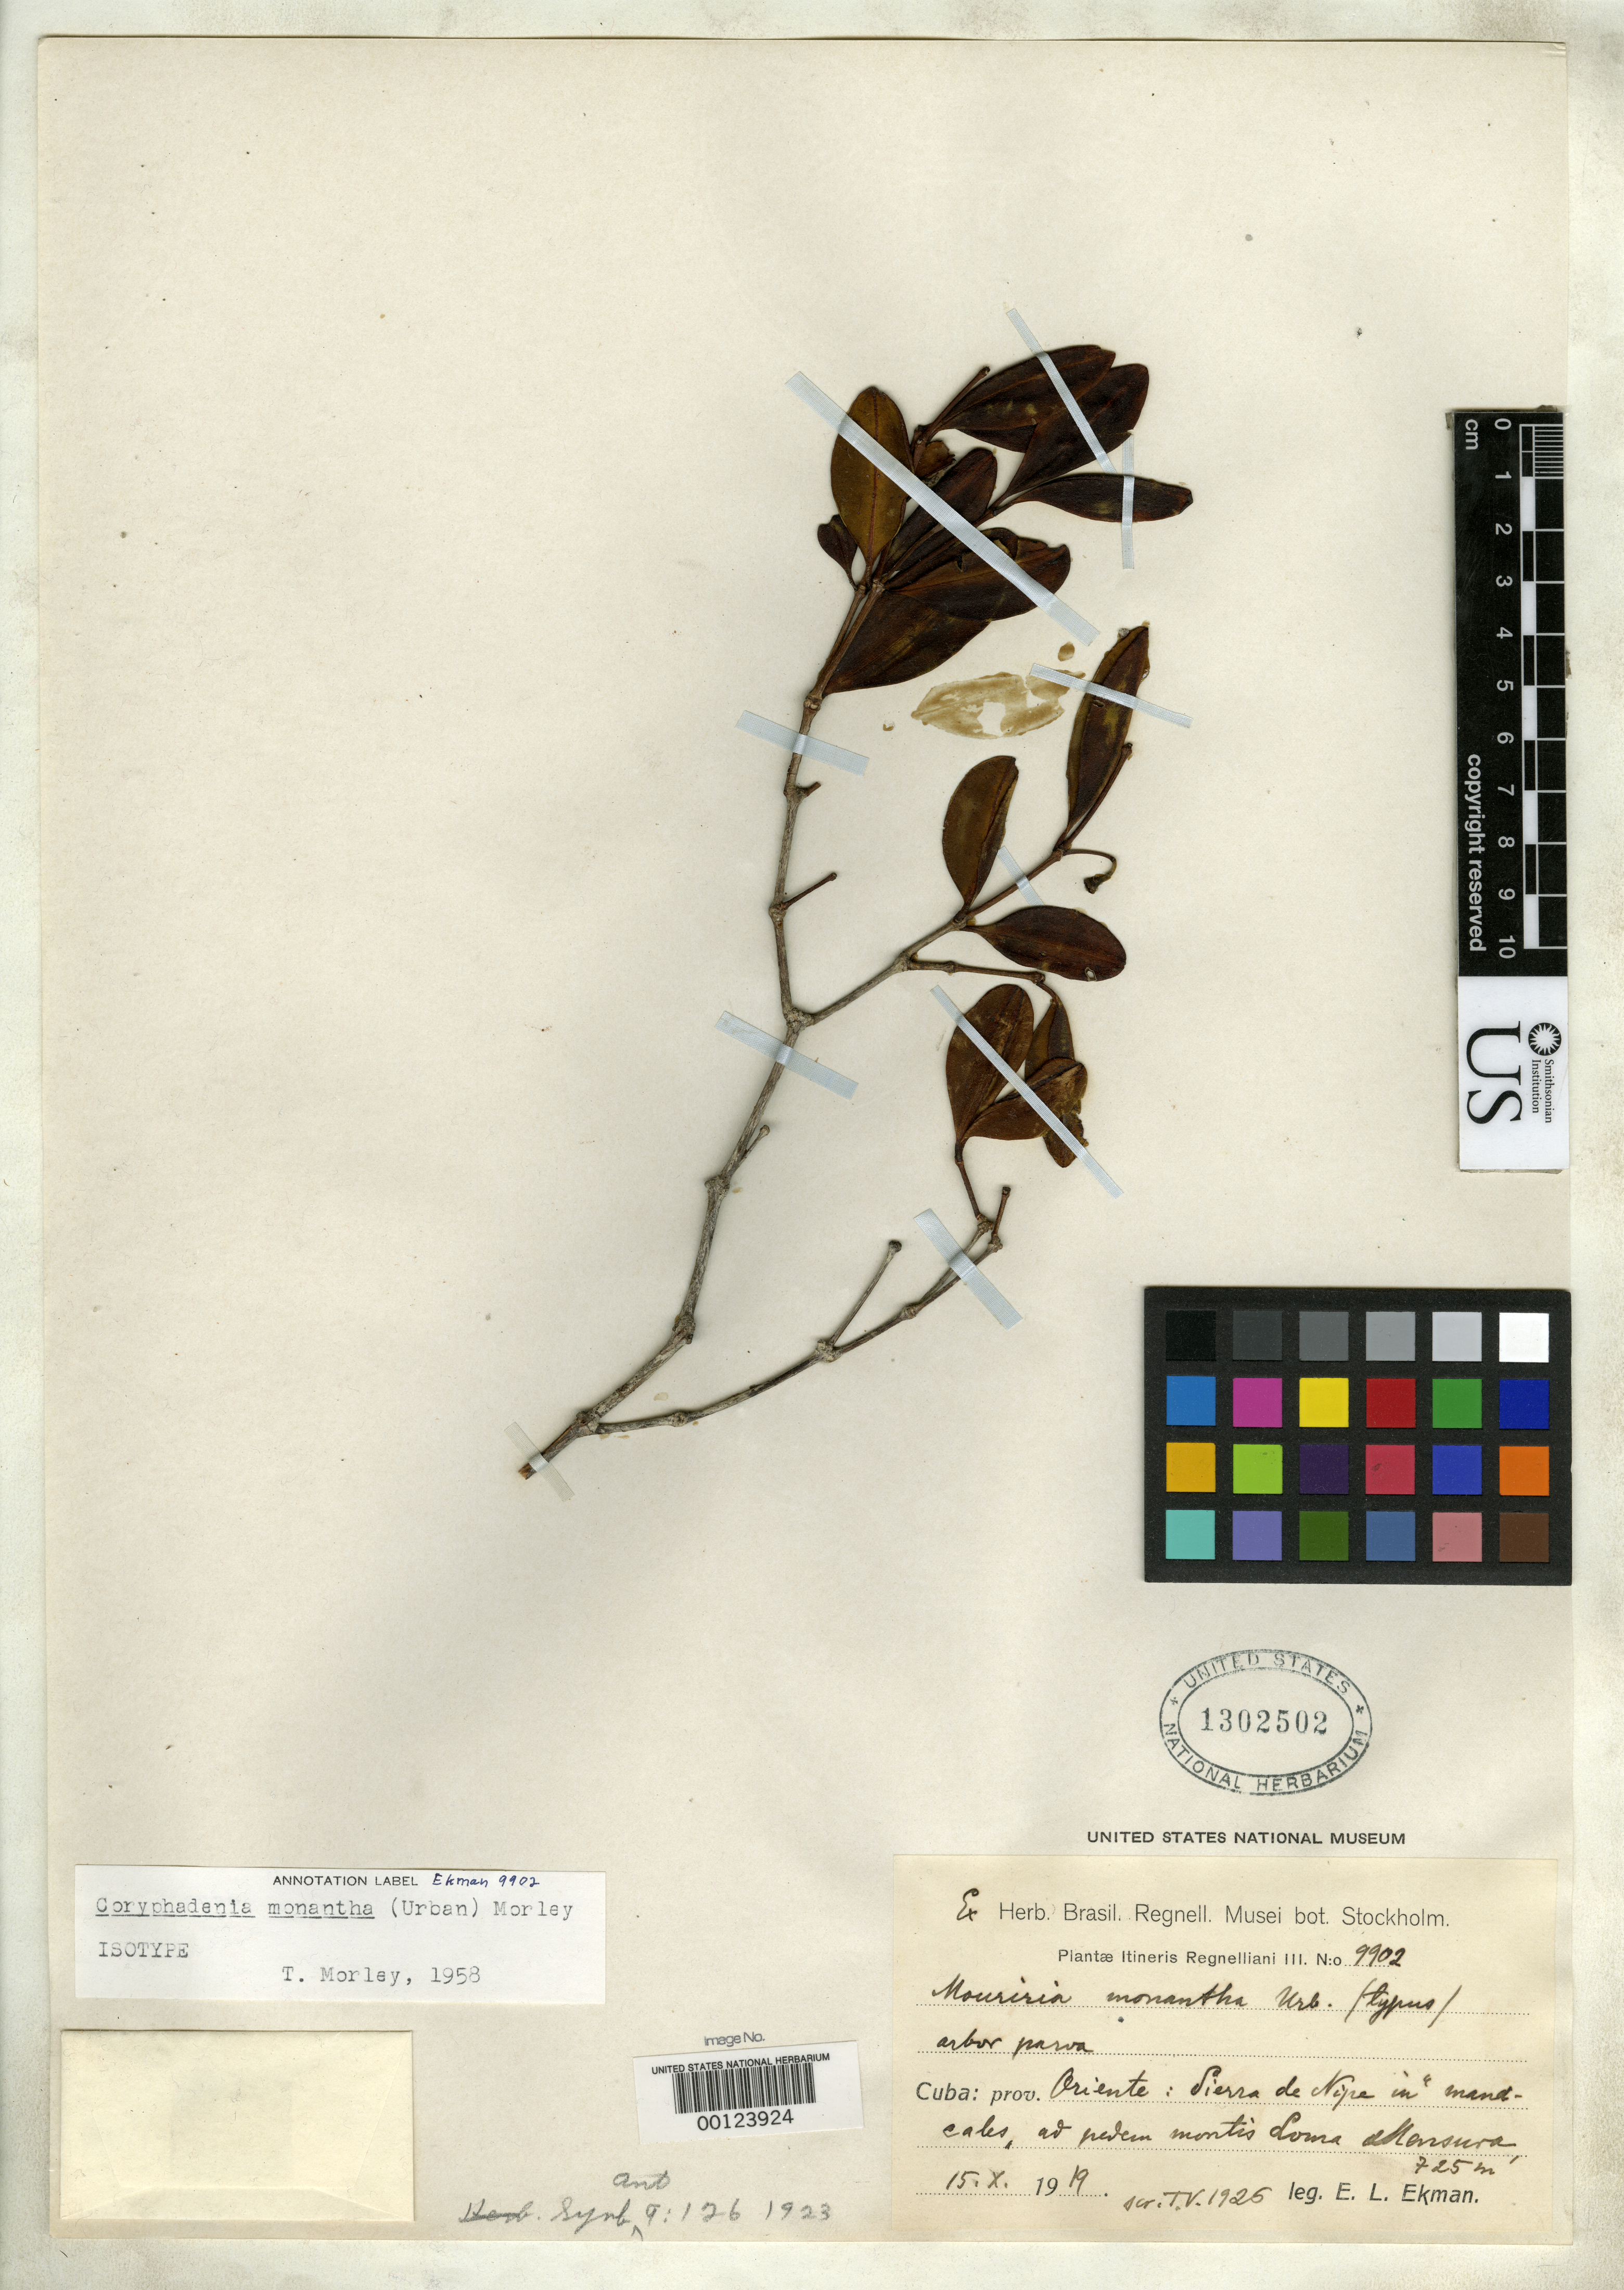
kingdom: Plantae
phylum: Tracheophyta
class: Magnoliopsida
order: Myrtales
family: Melastomataceae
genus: Mouriria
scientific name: Mouriria monantha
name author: Urb.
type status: Isotype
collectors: E. L. Ekman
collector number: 9902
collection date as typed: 15 Oct 1919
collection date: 1919-10-15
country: Cuba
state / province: Oriente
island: Greater Antilles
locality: Sierra de Nipe.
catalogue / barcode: US 1302502